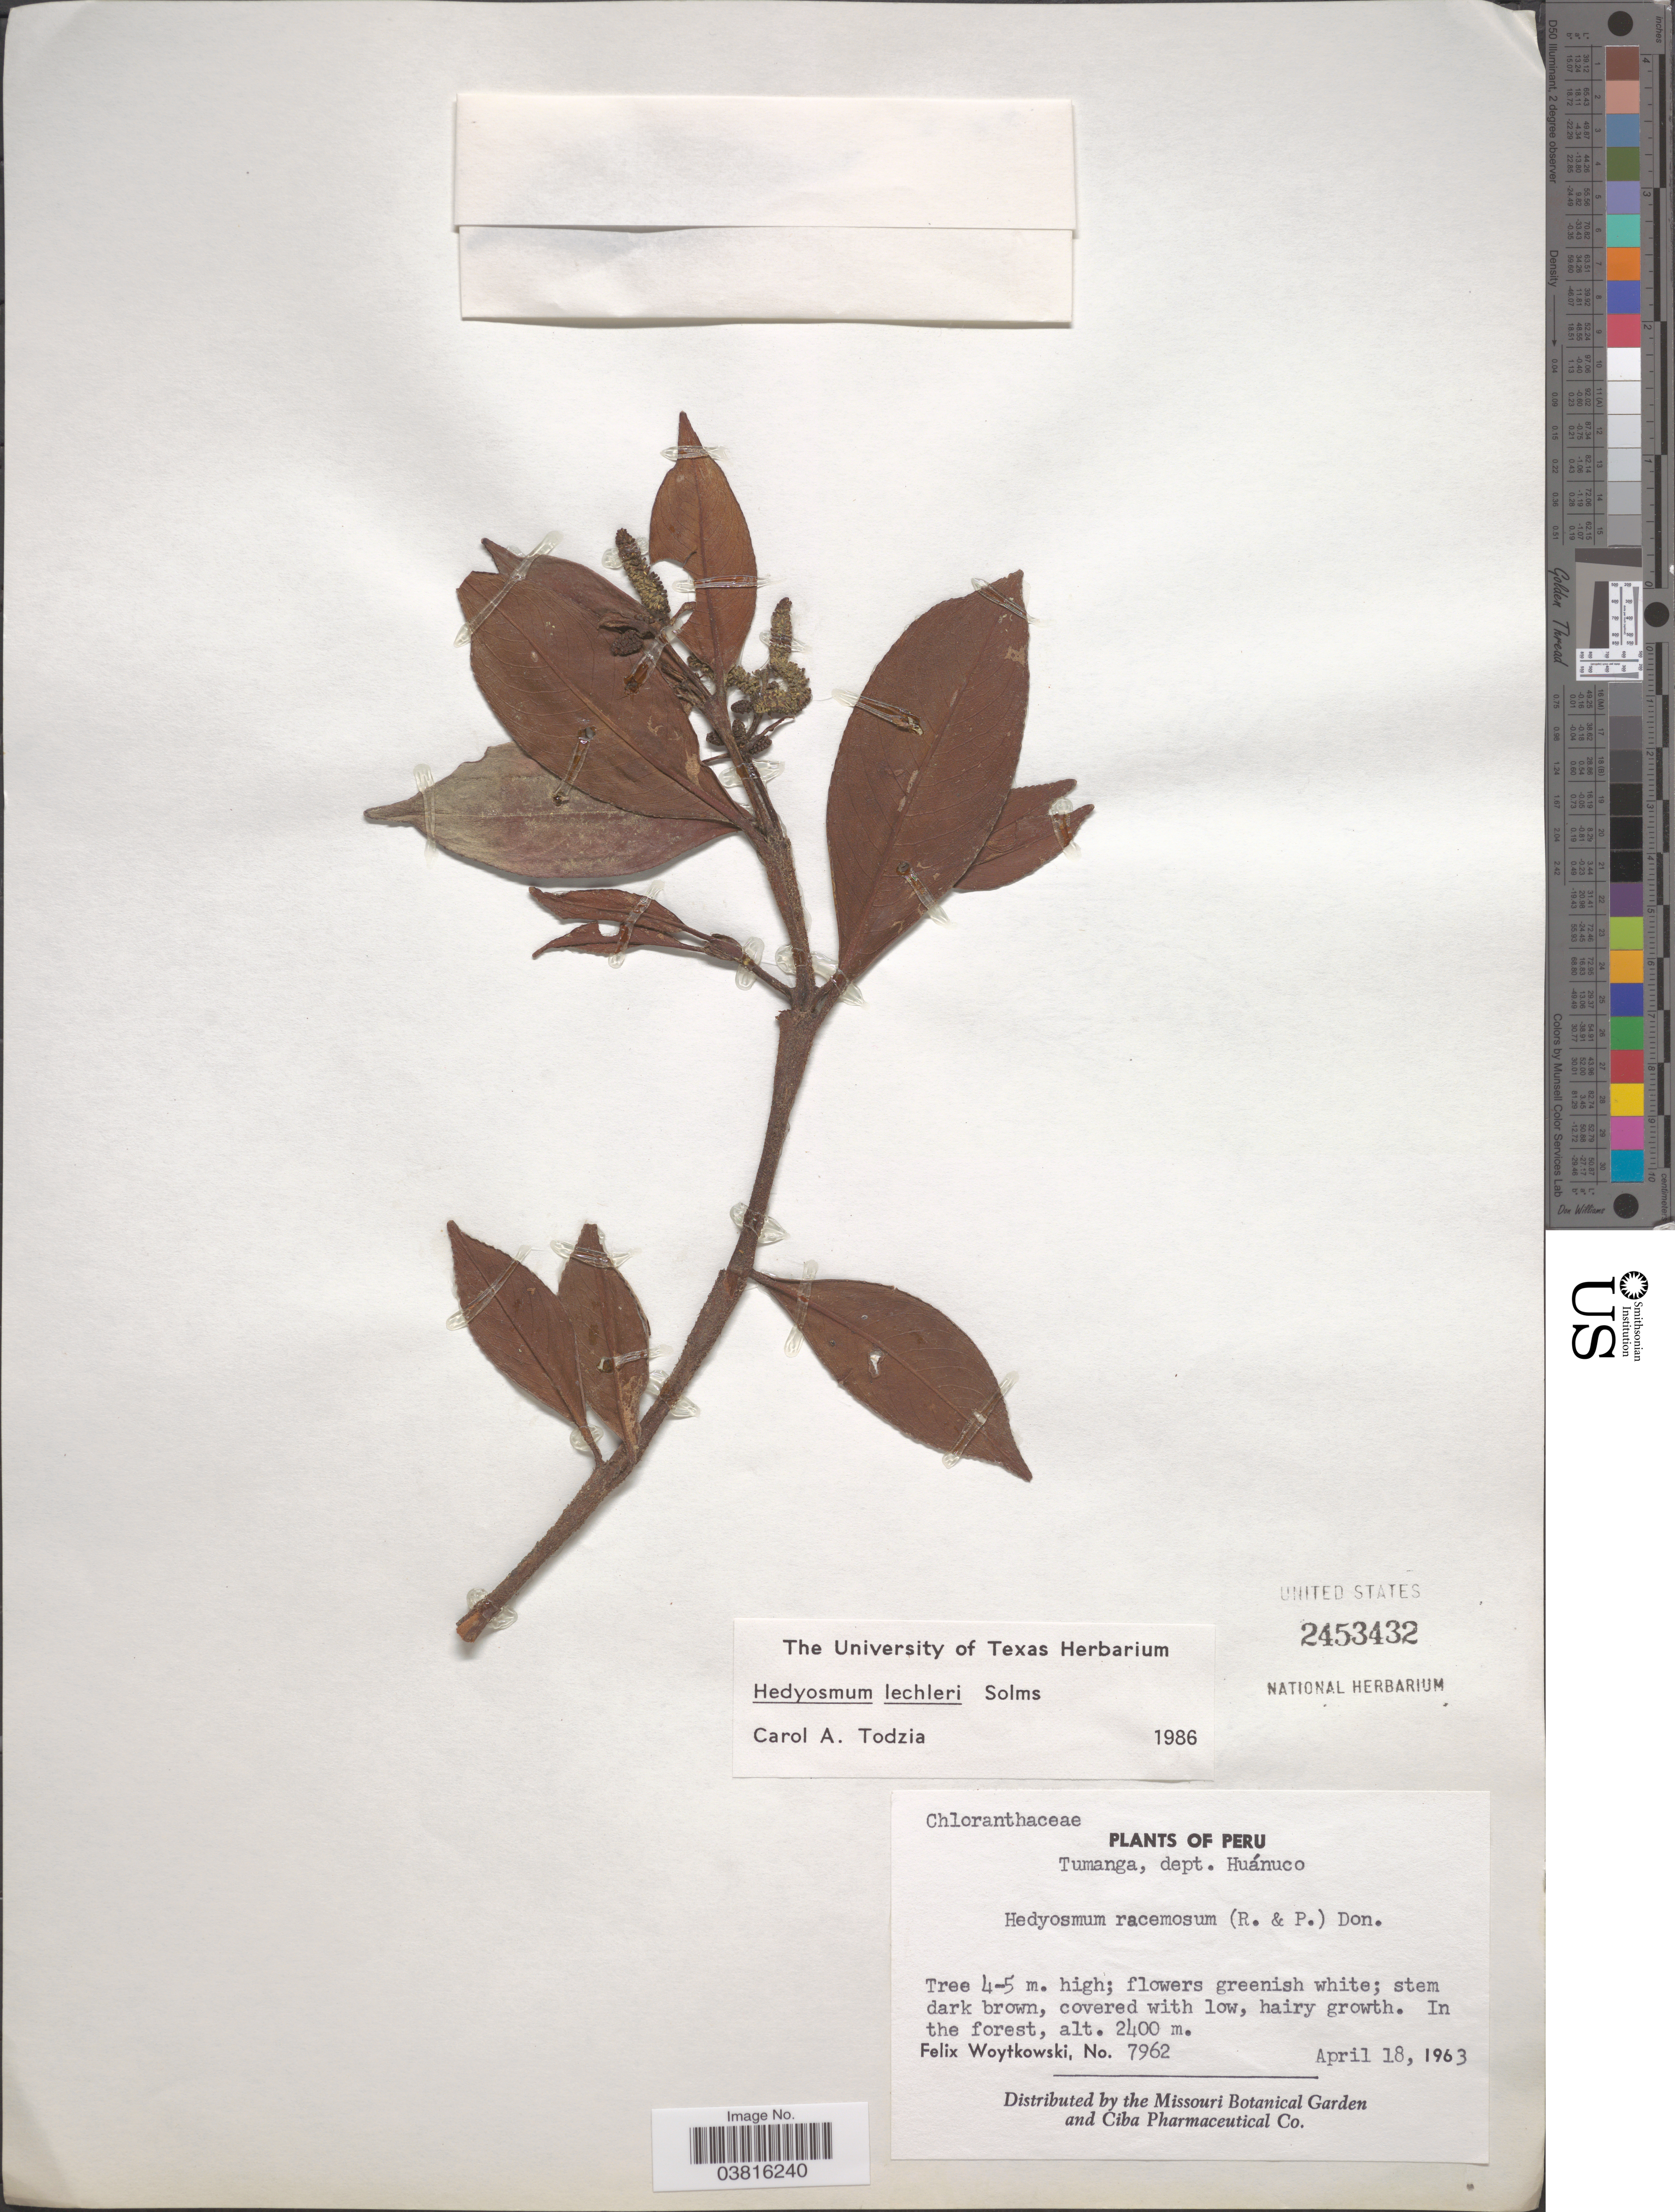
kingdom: Plantae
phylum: Tracheophyta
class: Magnoliopsida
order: Chloranthales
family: Chloranthaceae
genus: Hedyosmum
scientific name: Hedyosmum lechleri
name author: Solms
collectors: F. Woytkowski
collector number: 7962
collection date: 1963-04-18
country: Peru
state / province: Huánuco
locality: Tumanga, dept. Huánuco.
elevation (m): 2400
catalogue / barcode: US 2453432